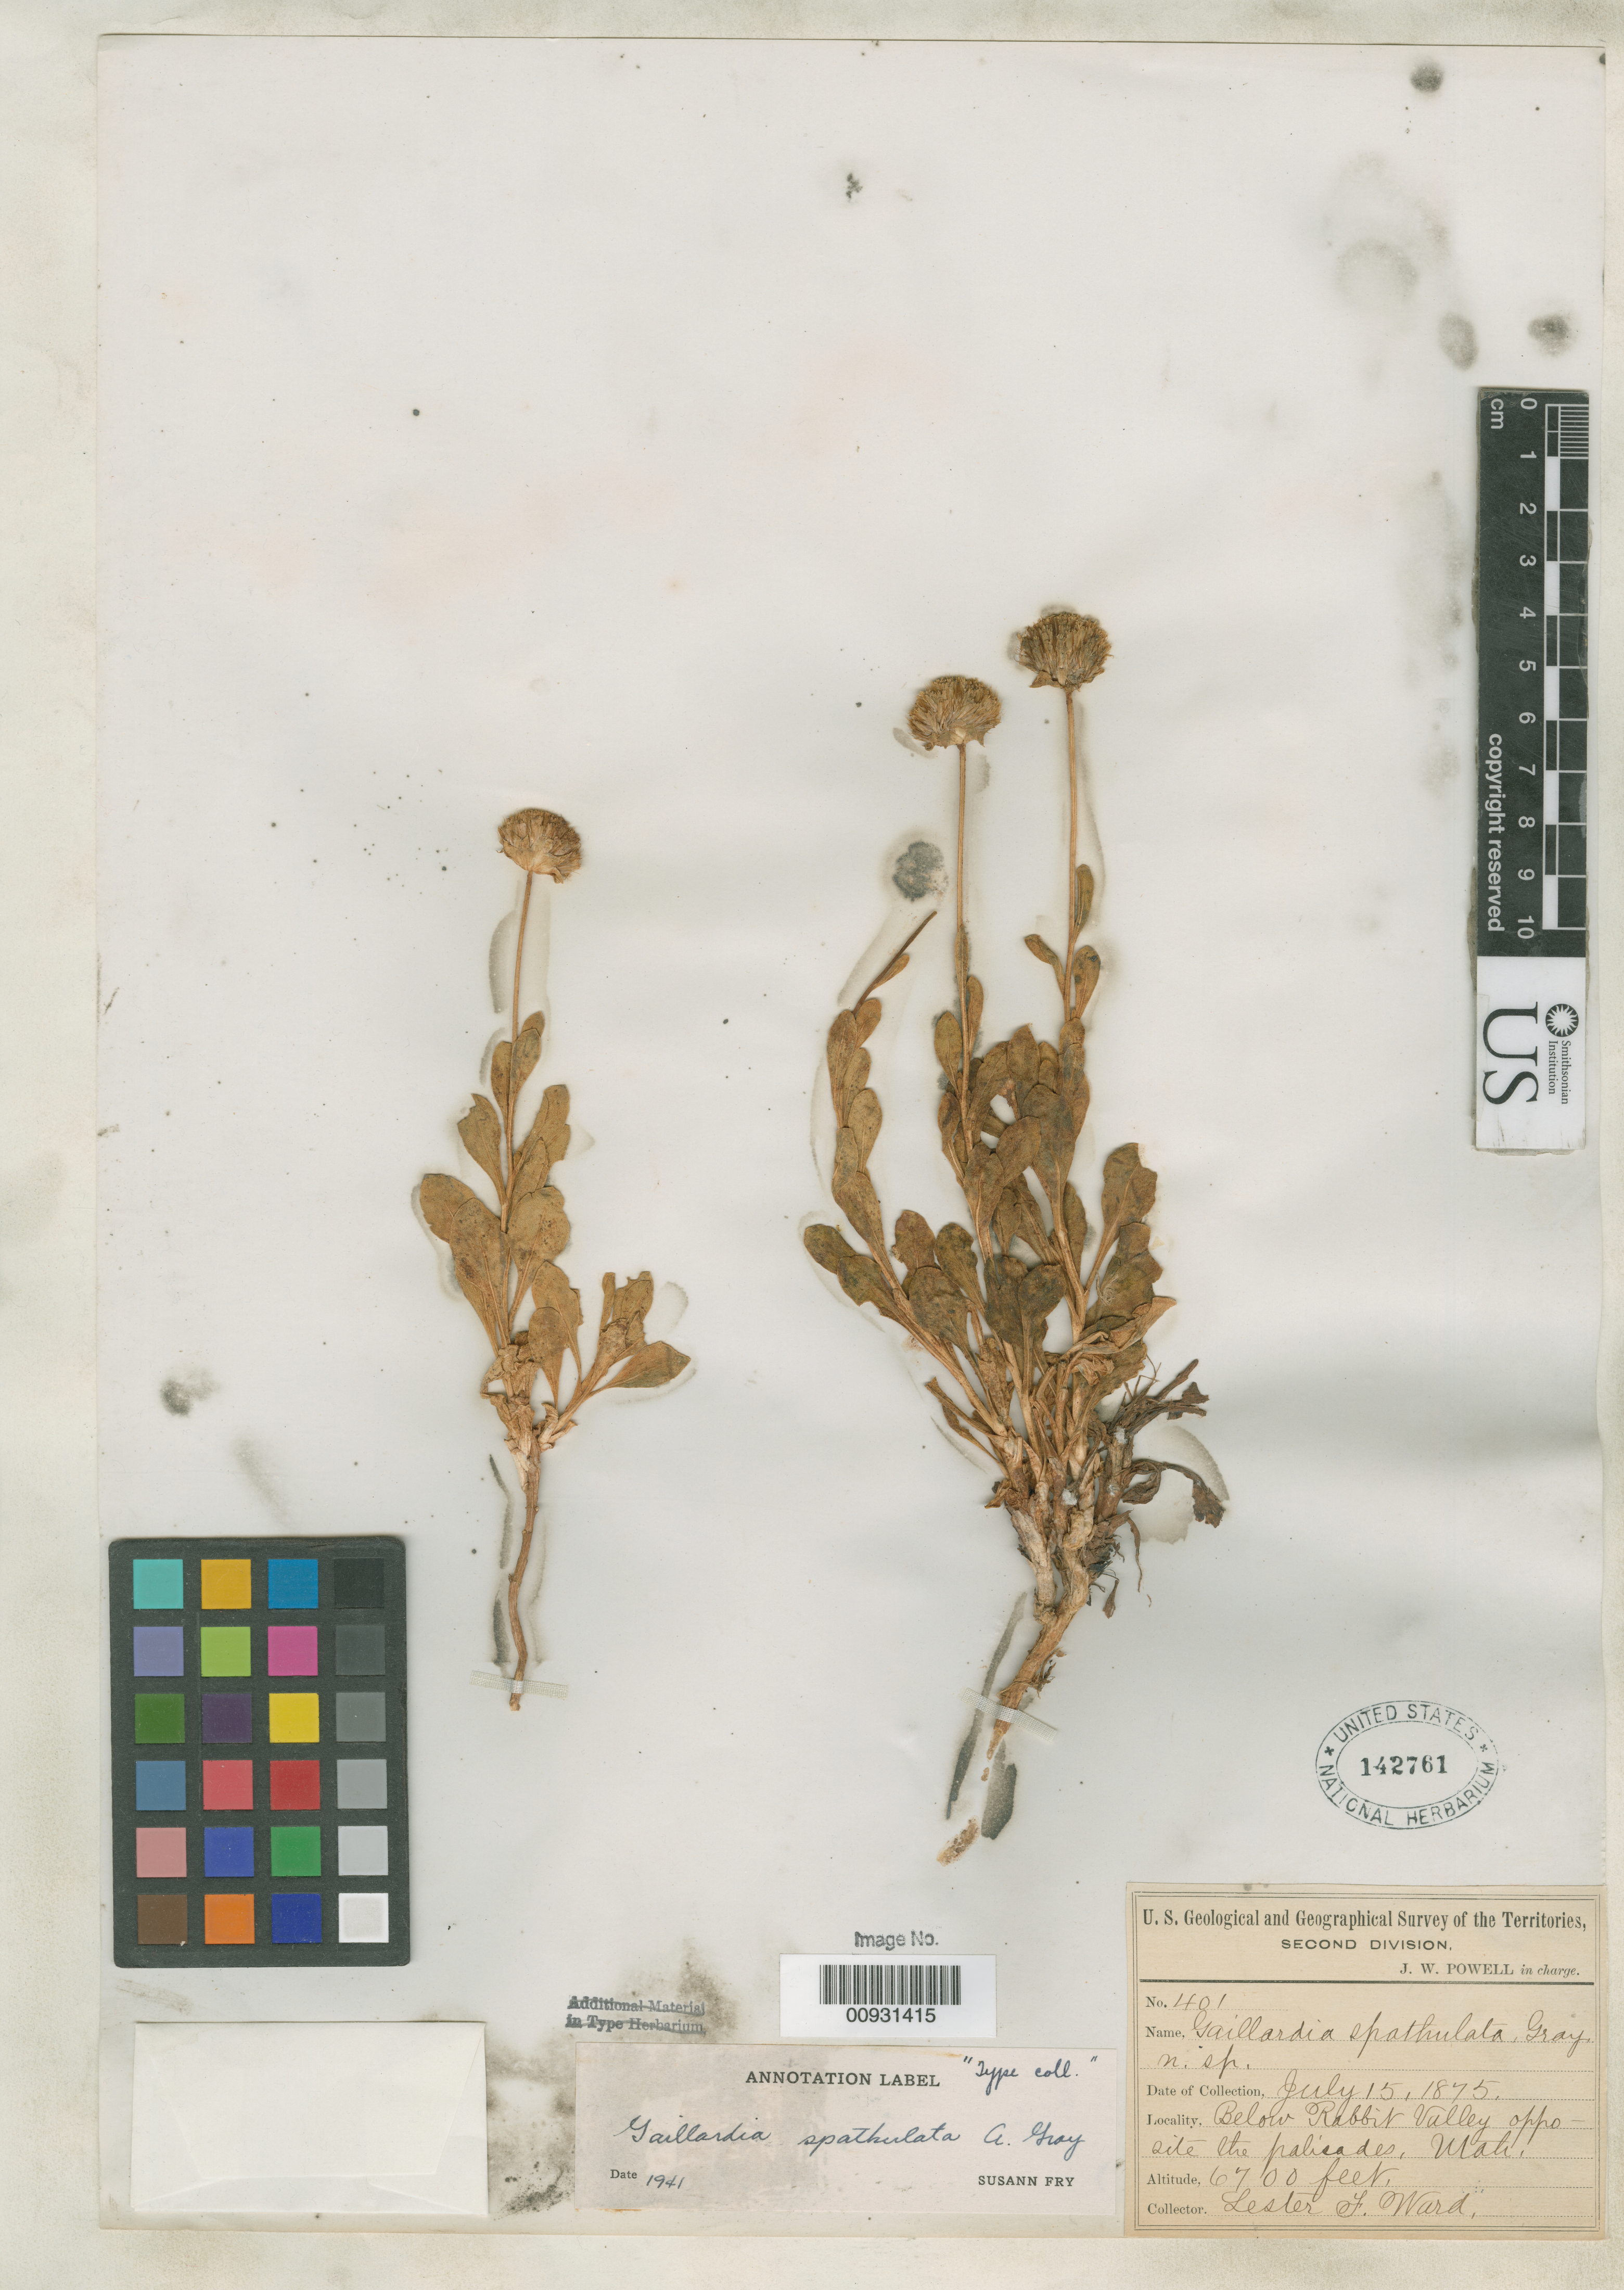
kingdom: Plantae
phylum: Tracheophyta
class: Magnoliopsida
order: Asterales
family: Asteraceae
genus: Gaillardia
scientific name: Gaillardia spathulata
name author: A. Gray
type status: Isotype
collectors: L. F. Ward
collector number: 401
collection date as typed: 15 Jul 1875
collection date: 1875-07-15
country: United States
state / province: Utah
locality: Below Rabbit Valley, opposite the palisades.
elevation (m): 2042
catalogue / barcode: US 142761